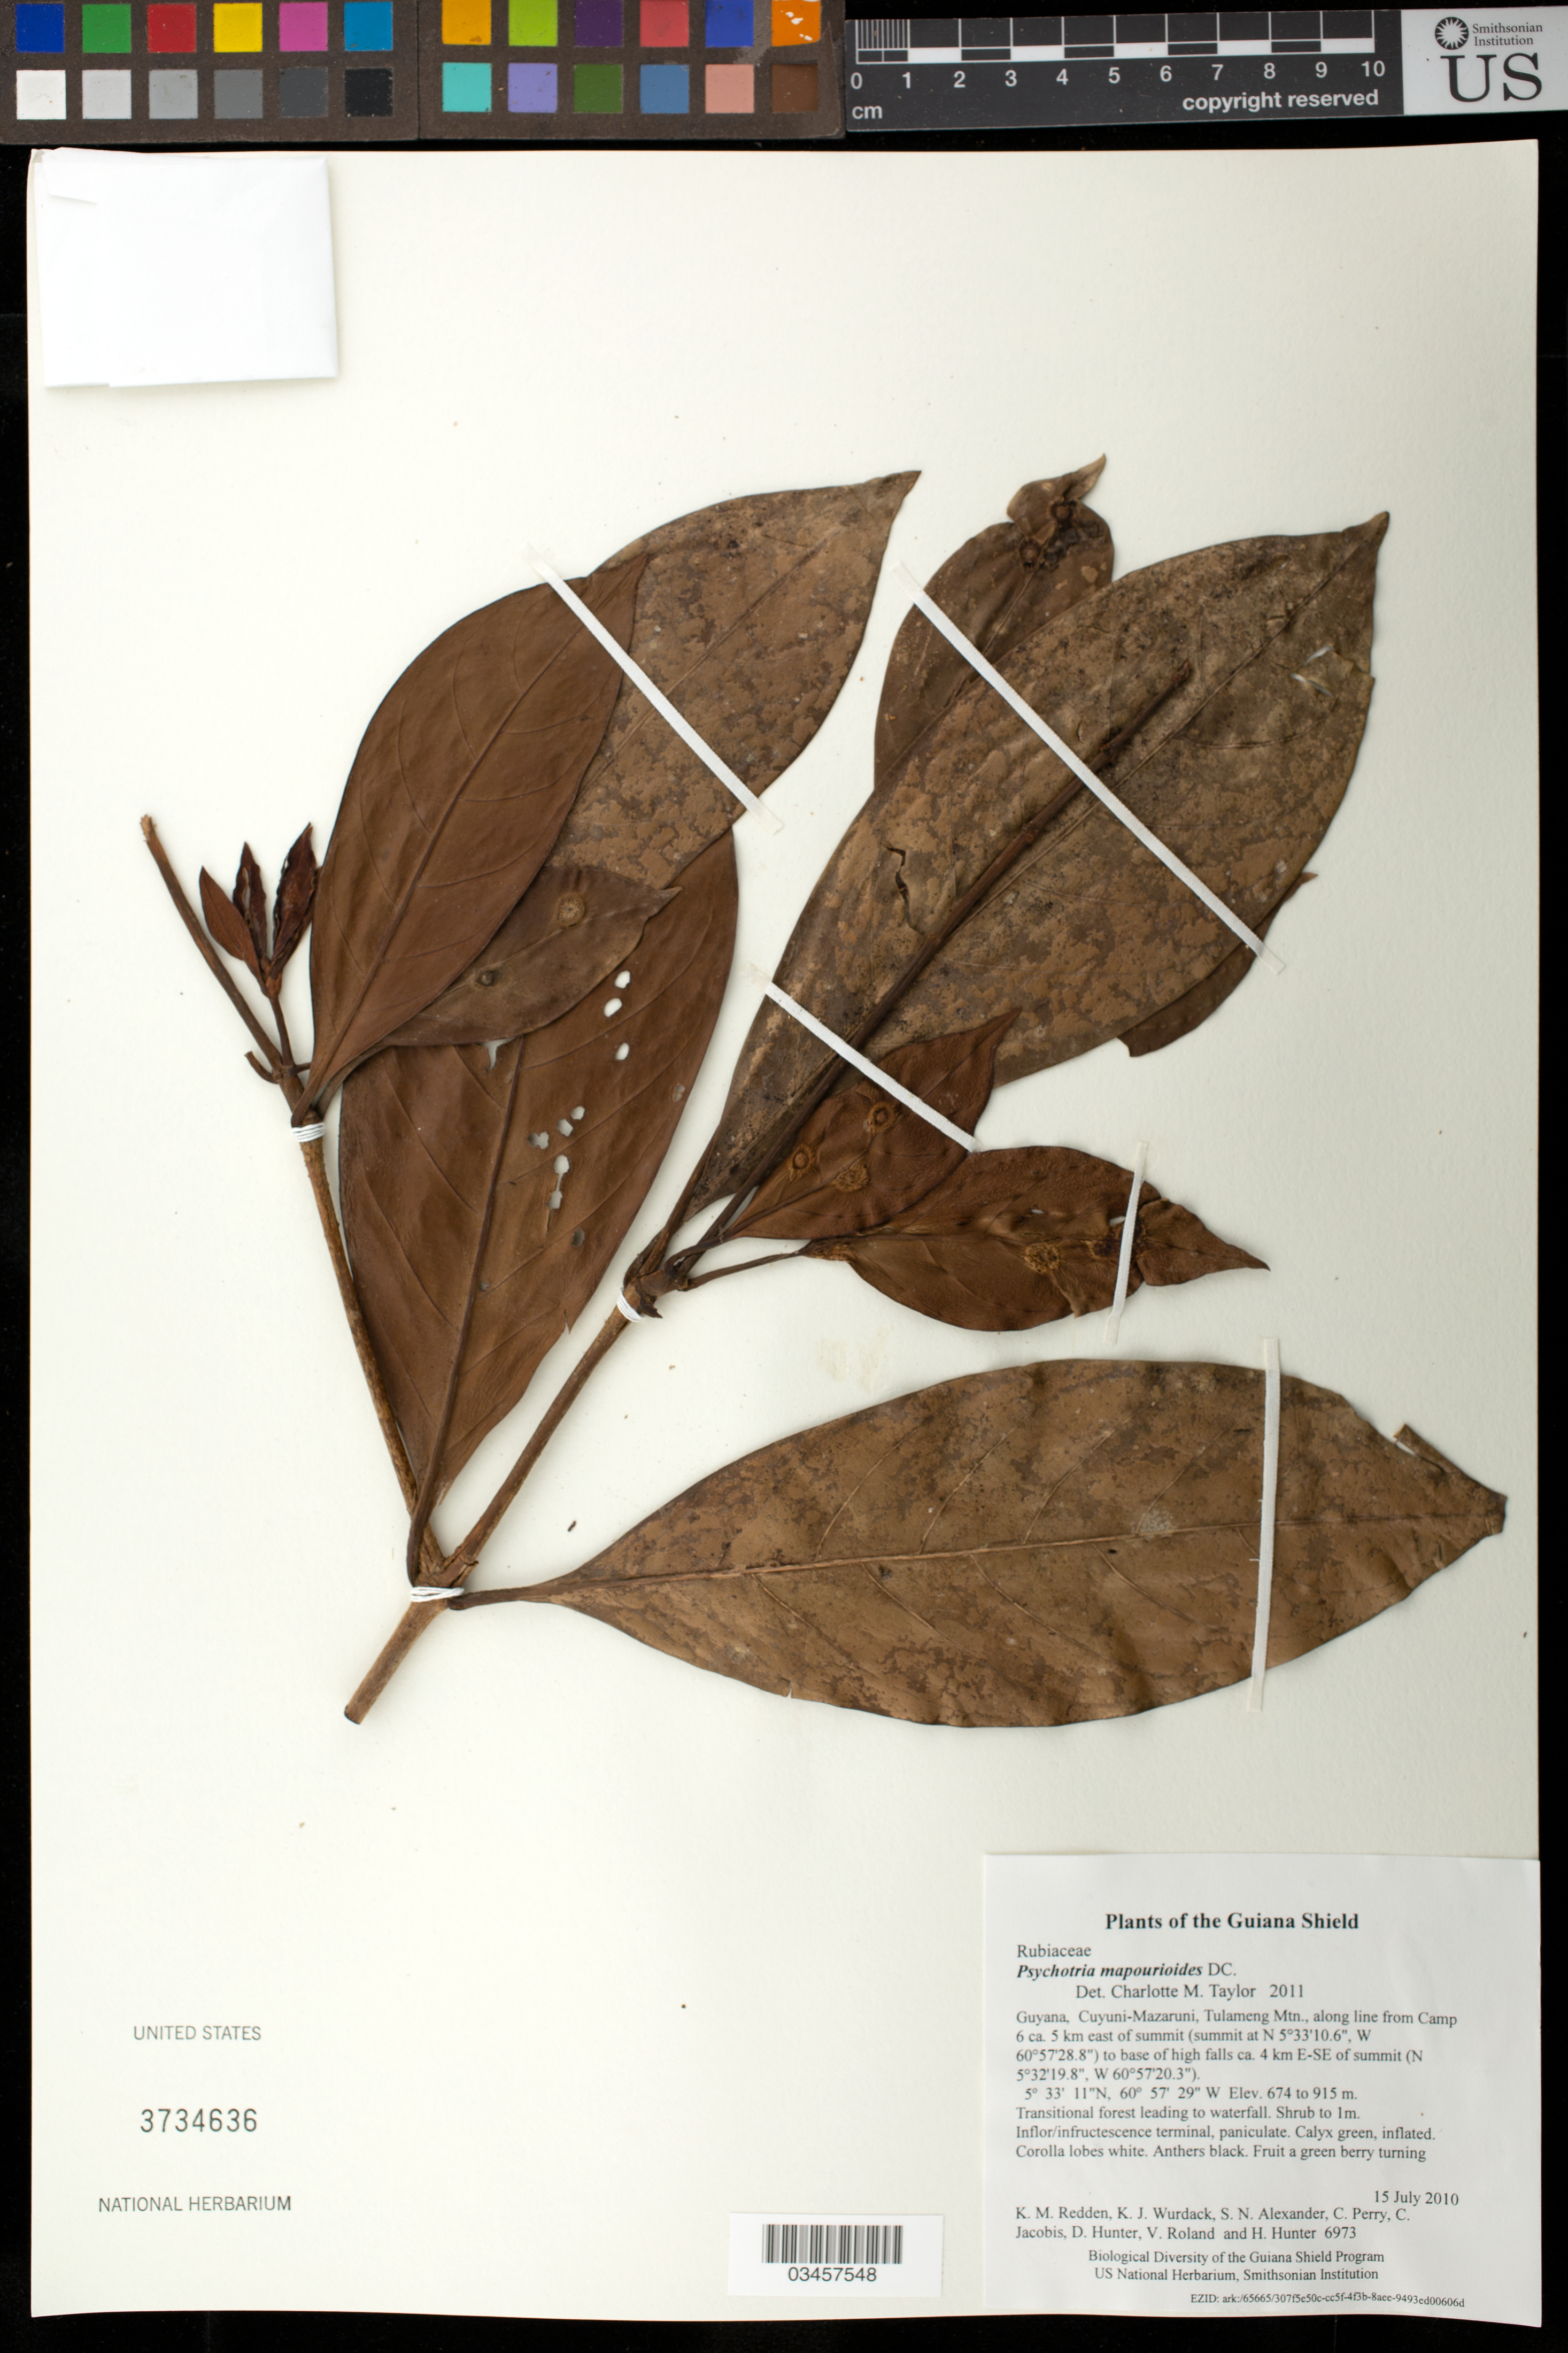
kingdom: Plantae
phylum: Tracheophyta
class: Magnoliopsida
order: Gentianales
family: Rubiaceae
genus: Psychotria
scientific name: Psychotria mapourioides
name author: DC.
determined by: Taylor, Charlotte M.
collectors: K. M. Redden, K. Wurdack, S. N. Alexander, C. Perry, C. Jacobis, D. Hunter, V. Roland & H. Hunter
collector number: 6973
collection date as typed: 15 July 2010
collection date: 2010-07-15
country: Guyana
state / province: Cuyuni-Mazaruni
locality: Tulameng Mtn., along line from Camp 6 ca. 5 km east of summit (summit at N 5°33'10.6", W 60°57'28.8") to base of high falls ca. 4 km E-SE of summit (N 5°32'19.8", W 60°57'20.3")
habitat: Transitional forest leading to waterfall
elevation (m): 674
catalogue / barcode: US 3734636